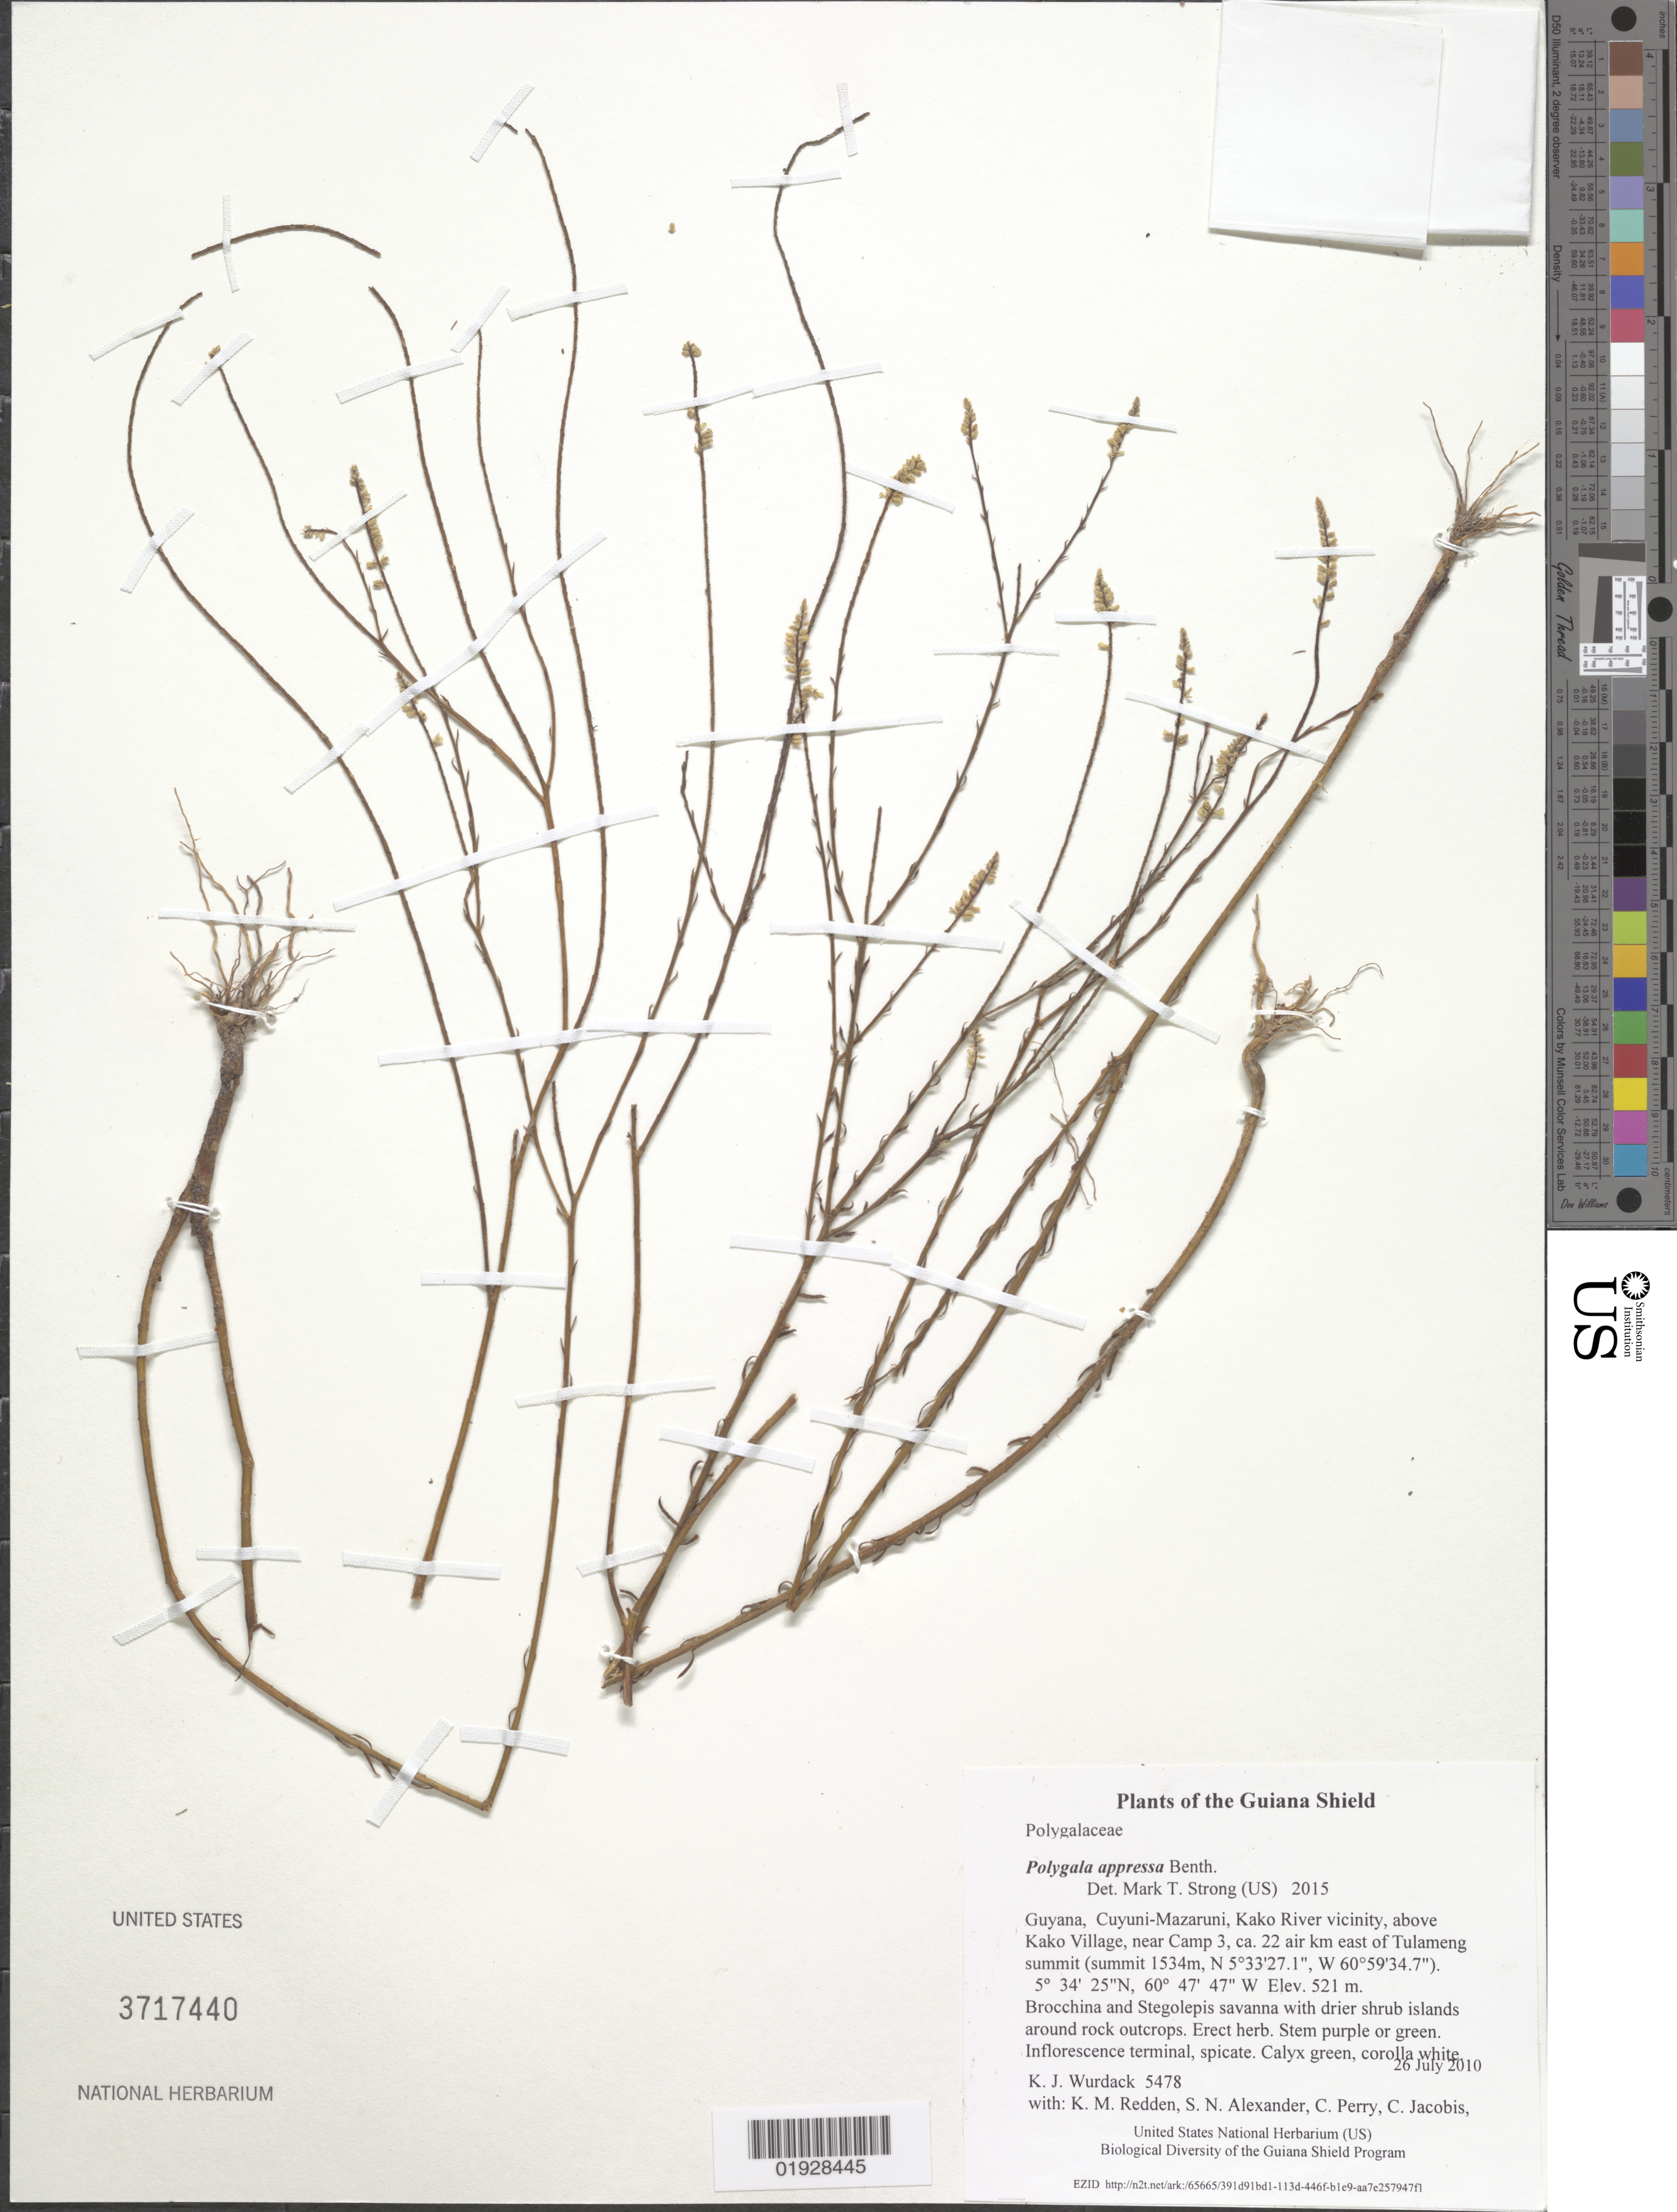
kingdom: Plantae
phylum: Tracheophyta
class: Magnoliopsida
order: Fabales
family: Polygalaceae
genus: Polygala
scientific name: Polygala appressa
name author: Benth.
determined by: Strong, M. T., (US), Smithsonian Institution - National Museum of Natural History (UNITED STATES)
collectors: K. Wurdack, K. M. Redden, S. N. Alexander, C. Perry, C. Jacobis, D. Hunter, V. Roland & H. Hunter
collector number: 5478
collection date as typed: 26 July 2010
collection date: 2010-07-26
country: Guyana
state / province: Cuyuni-Mazaruni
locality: Kako River vicinity, above Kako Village, near Camp 3, ca. 22 air km east of Tulameng summit (summit 1534m, N 5°33'27.1", W 60°59'34.7")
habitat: Brocchina and Stegolepis savanna with drier shrub islands around rock outcrops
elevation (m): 521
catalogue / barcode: US 3717440